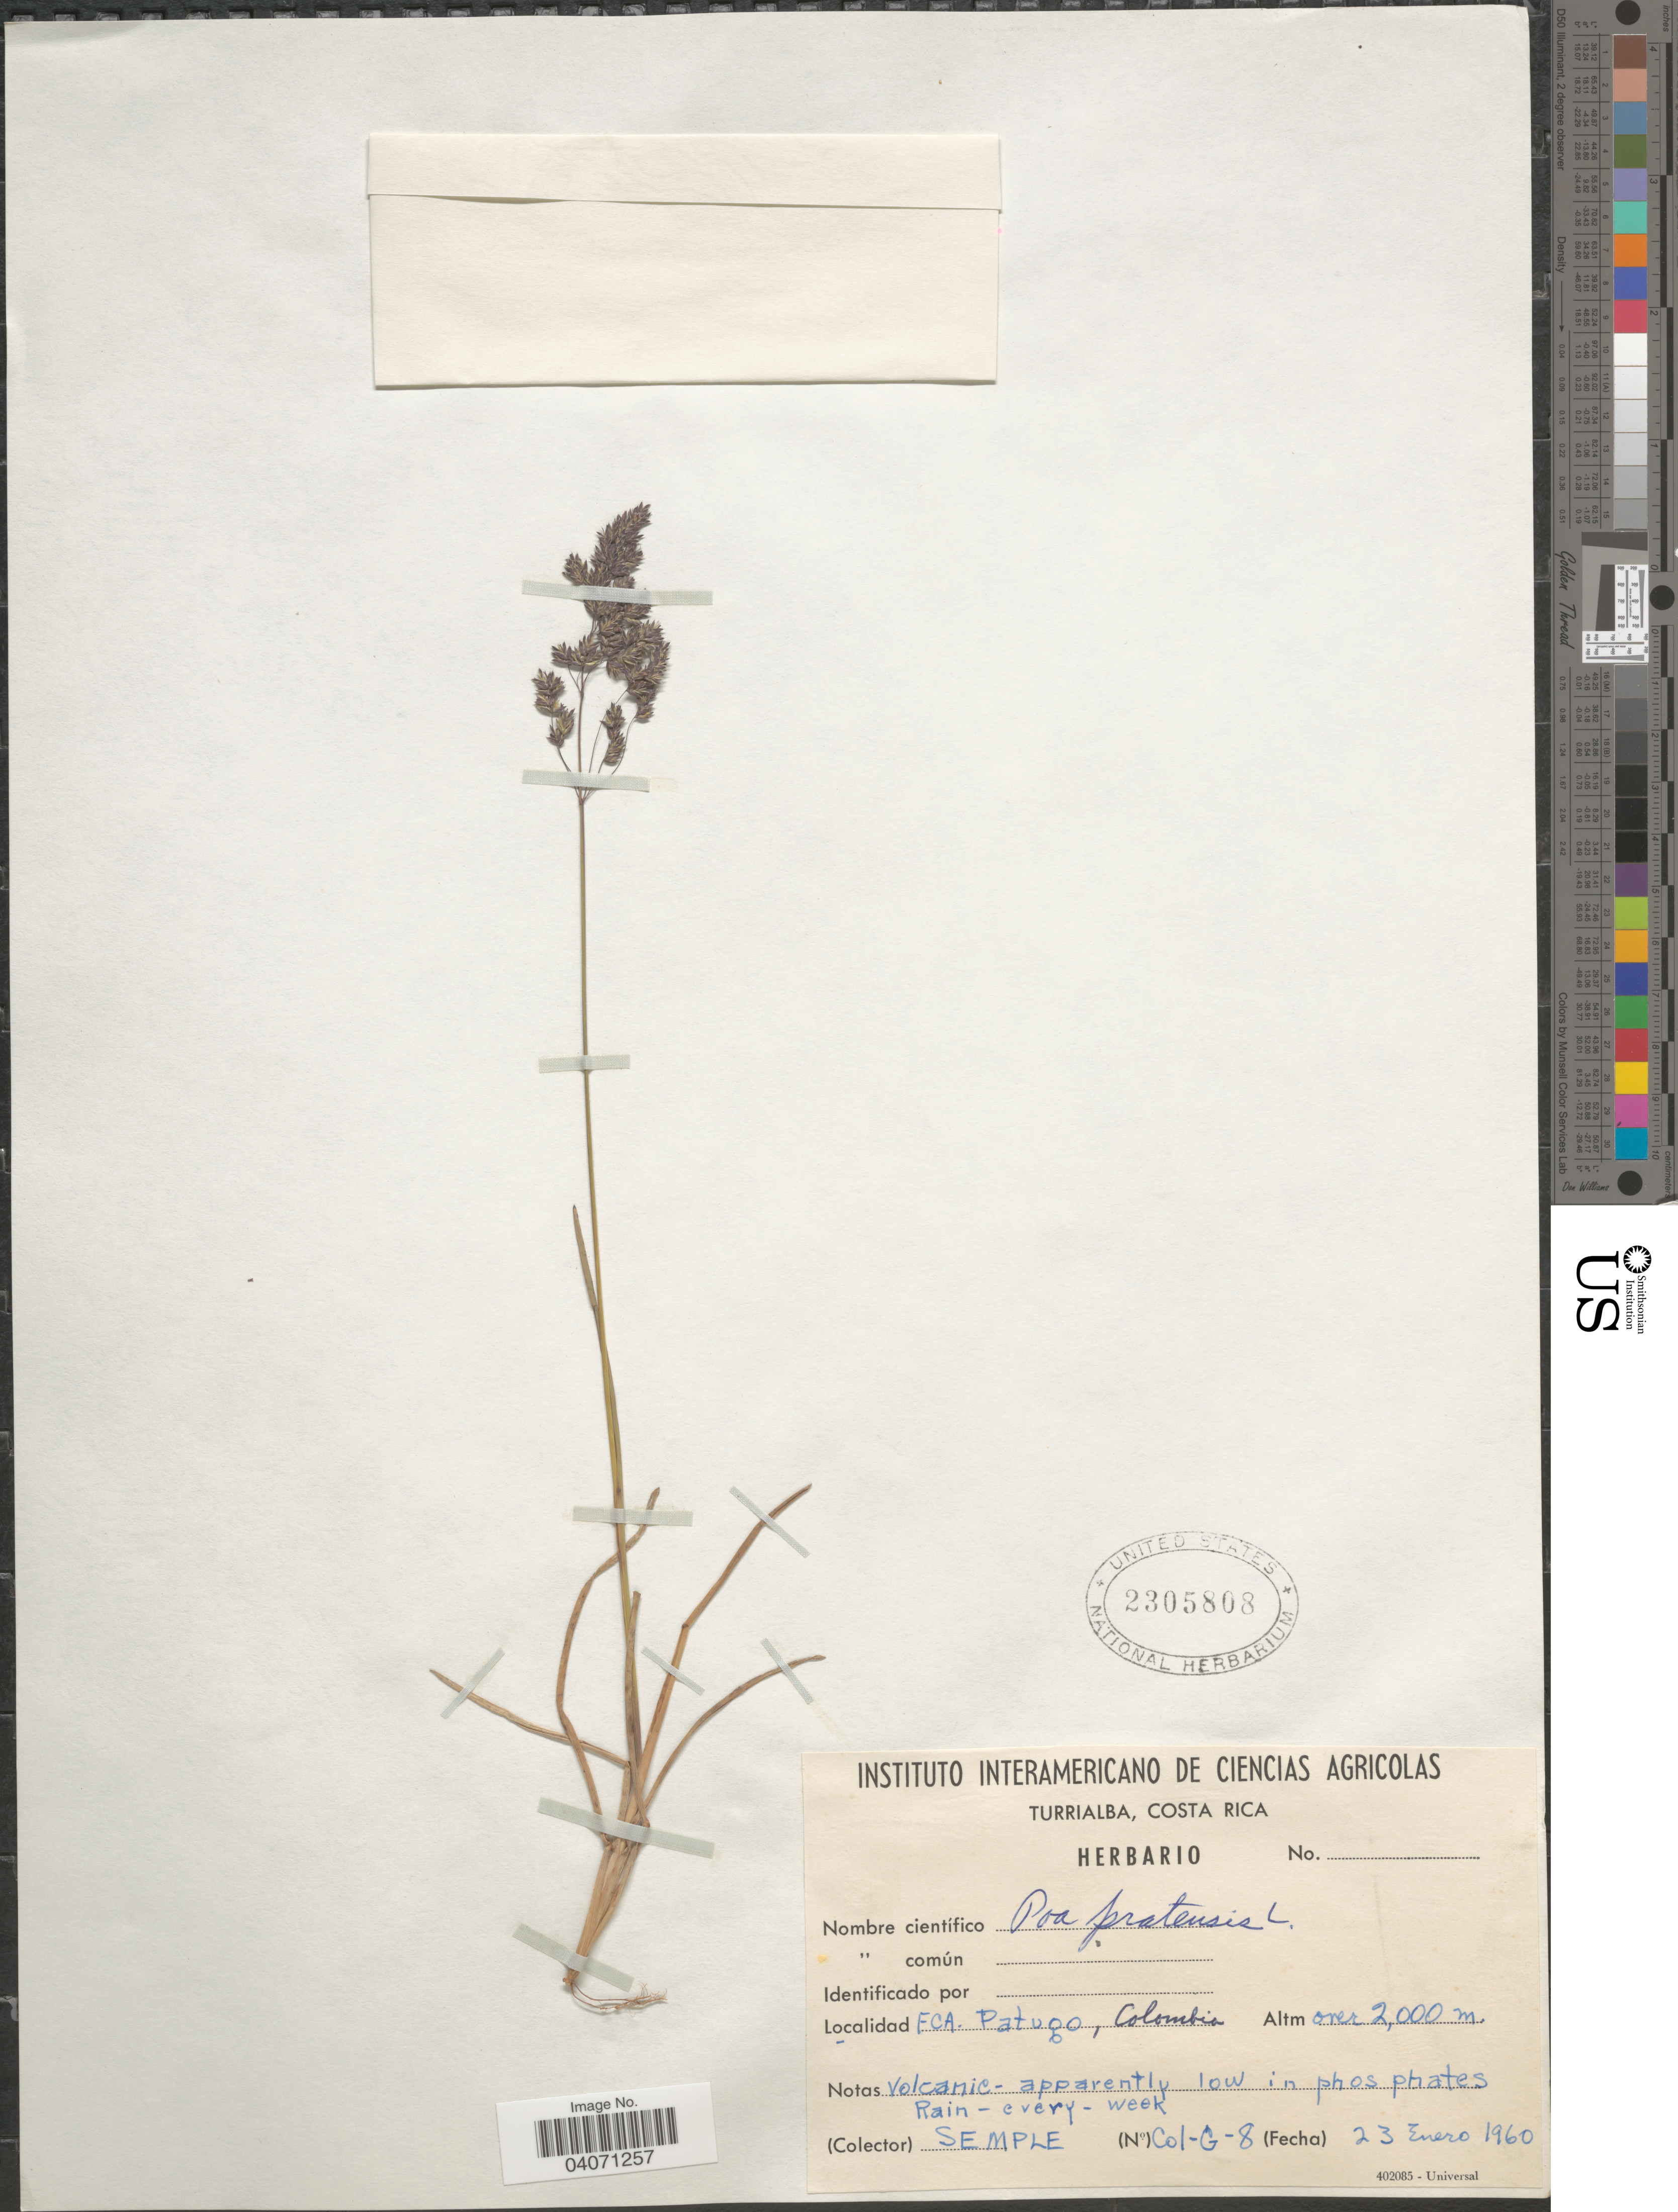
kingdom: Plantae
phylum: Tracheophyta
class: Liliopsida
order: Poales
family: Poaceae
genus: Poa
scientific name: Poa pratensis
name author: L.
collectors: Semple, --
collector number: Col-G-8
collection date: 1960-01-23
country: Colombia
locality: Fca. Patugo.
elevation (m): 2000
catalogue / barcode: US 2305808